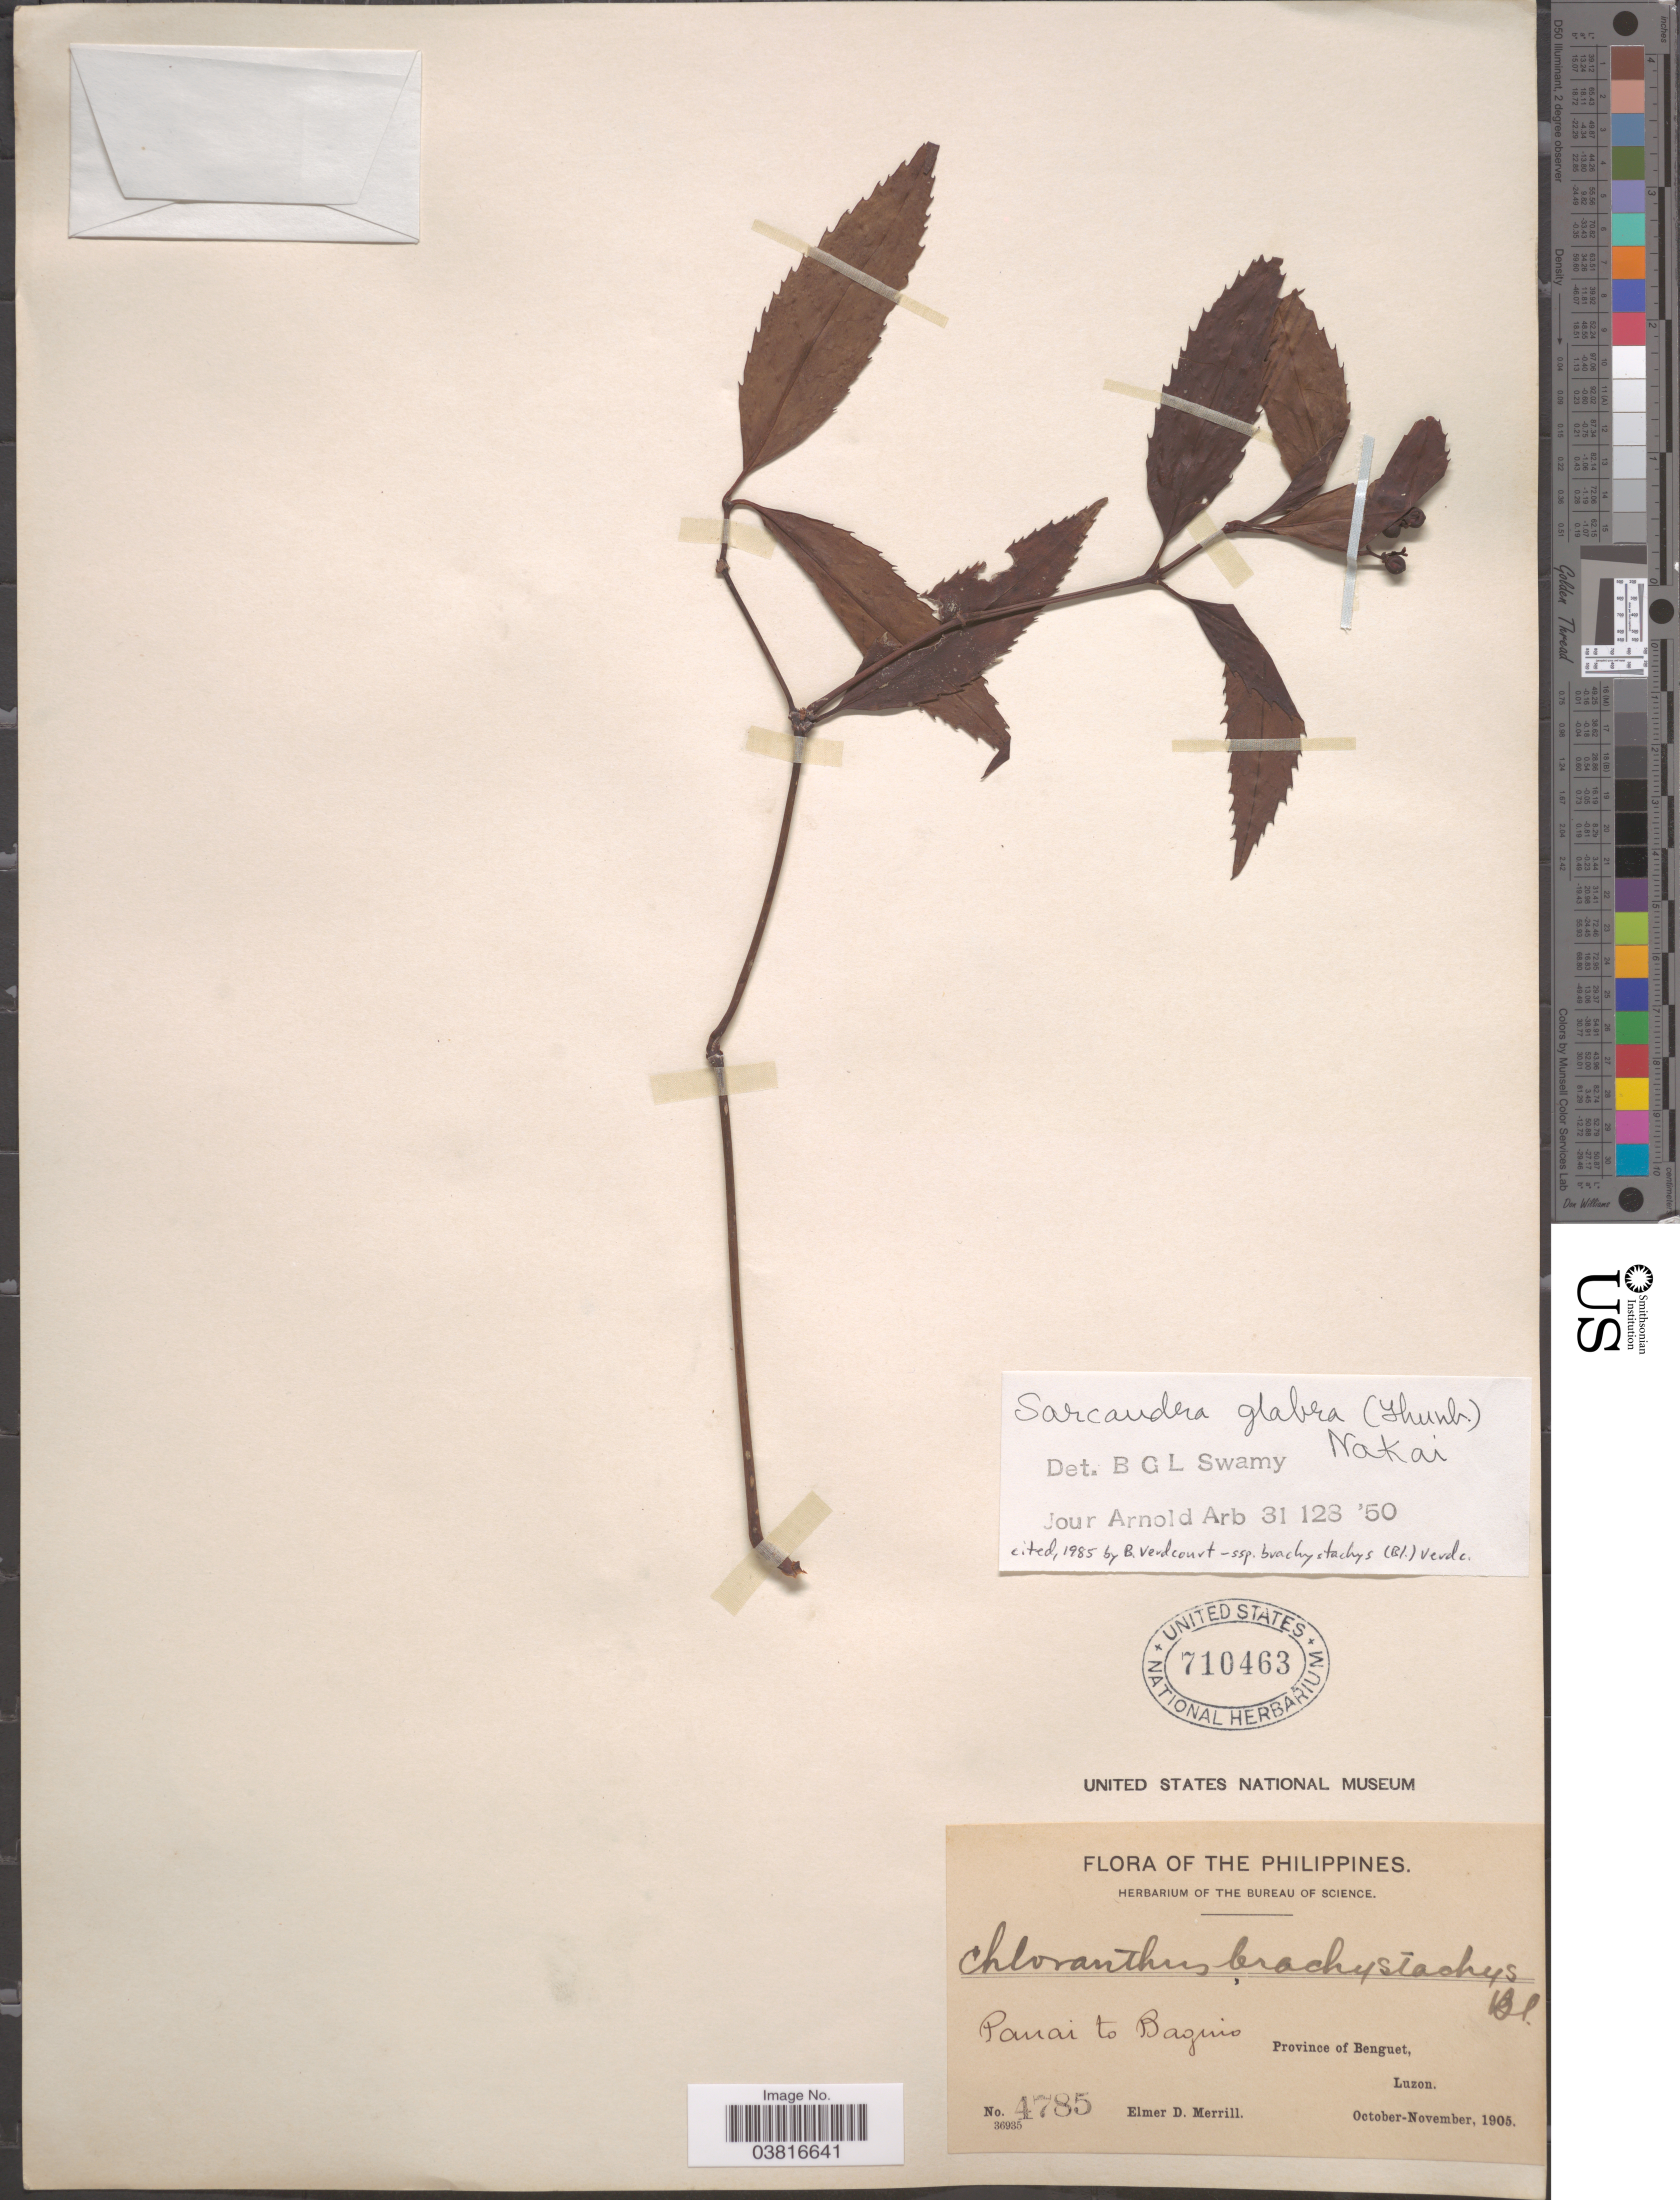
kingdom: Plantae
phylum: Tracheophyta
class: Magnoliopsida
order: Chloranthales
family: Chloranthaceae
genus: Sarcandra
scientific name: Sarcandra glabra subsp. brachystachys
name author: (Blume) Verdc.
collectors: E. D. Merrill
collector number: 4785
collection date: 1905-10/1905-11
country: Philippines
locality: Panai to Baguio. Province of Benguet, Luzon.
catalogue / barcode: US 710463